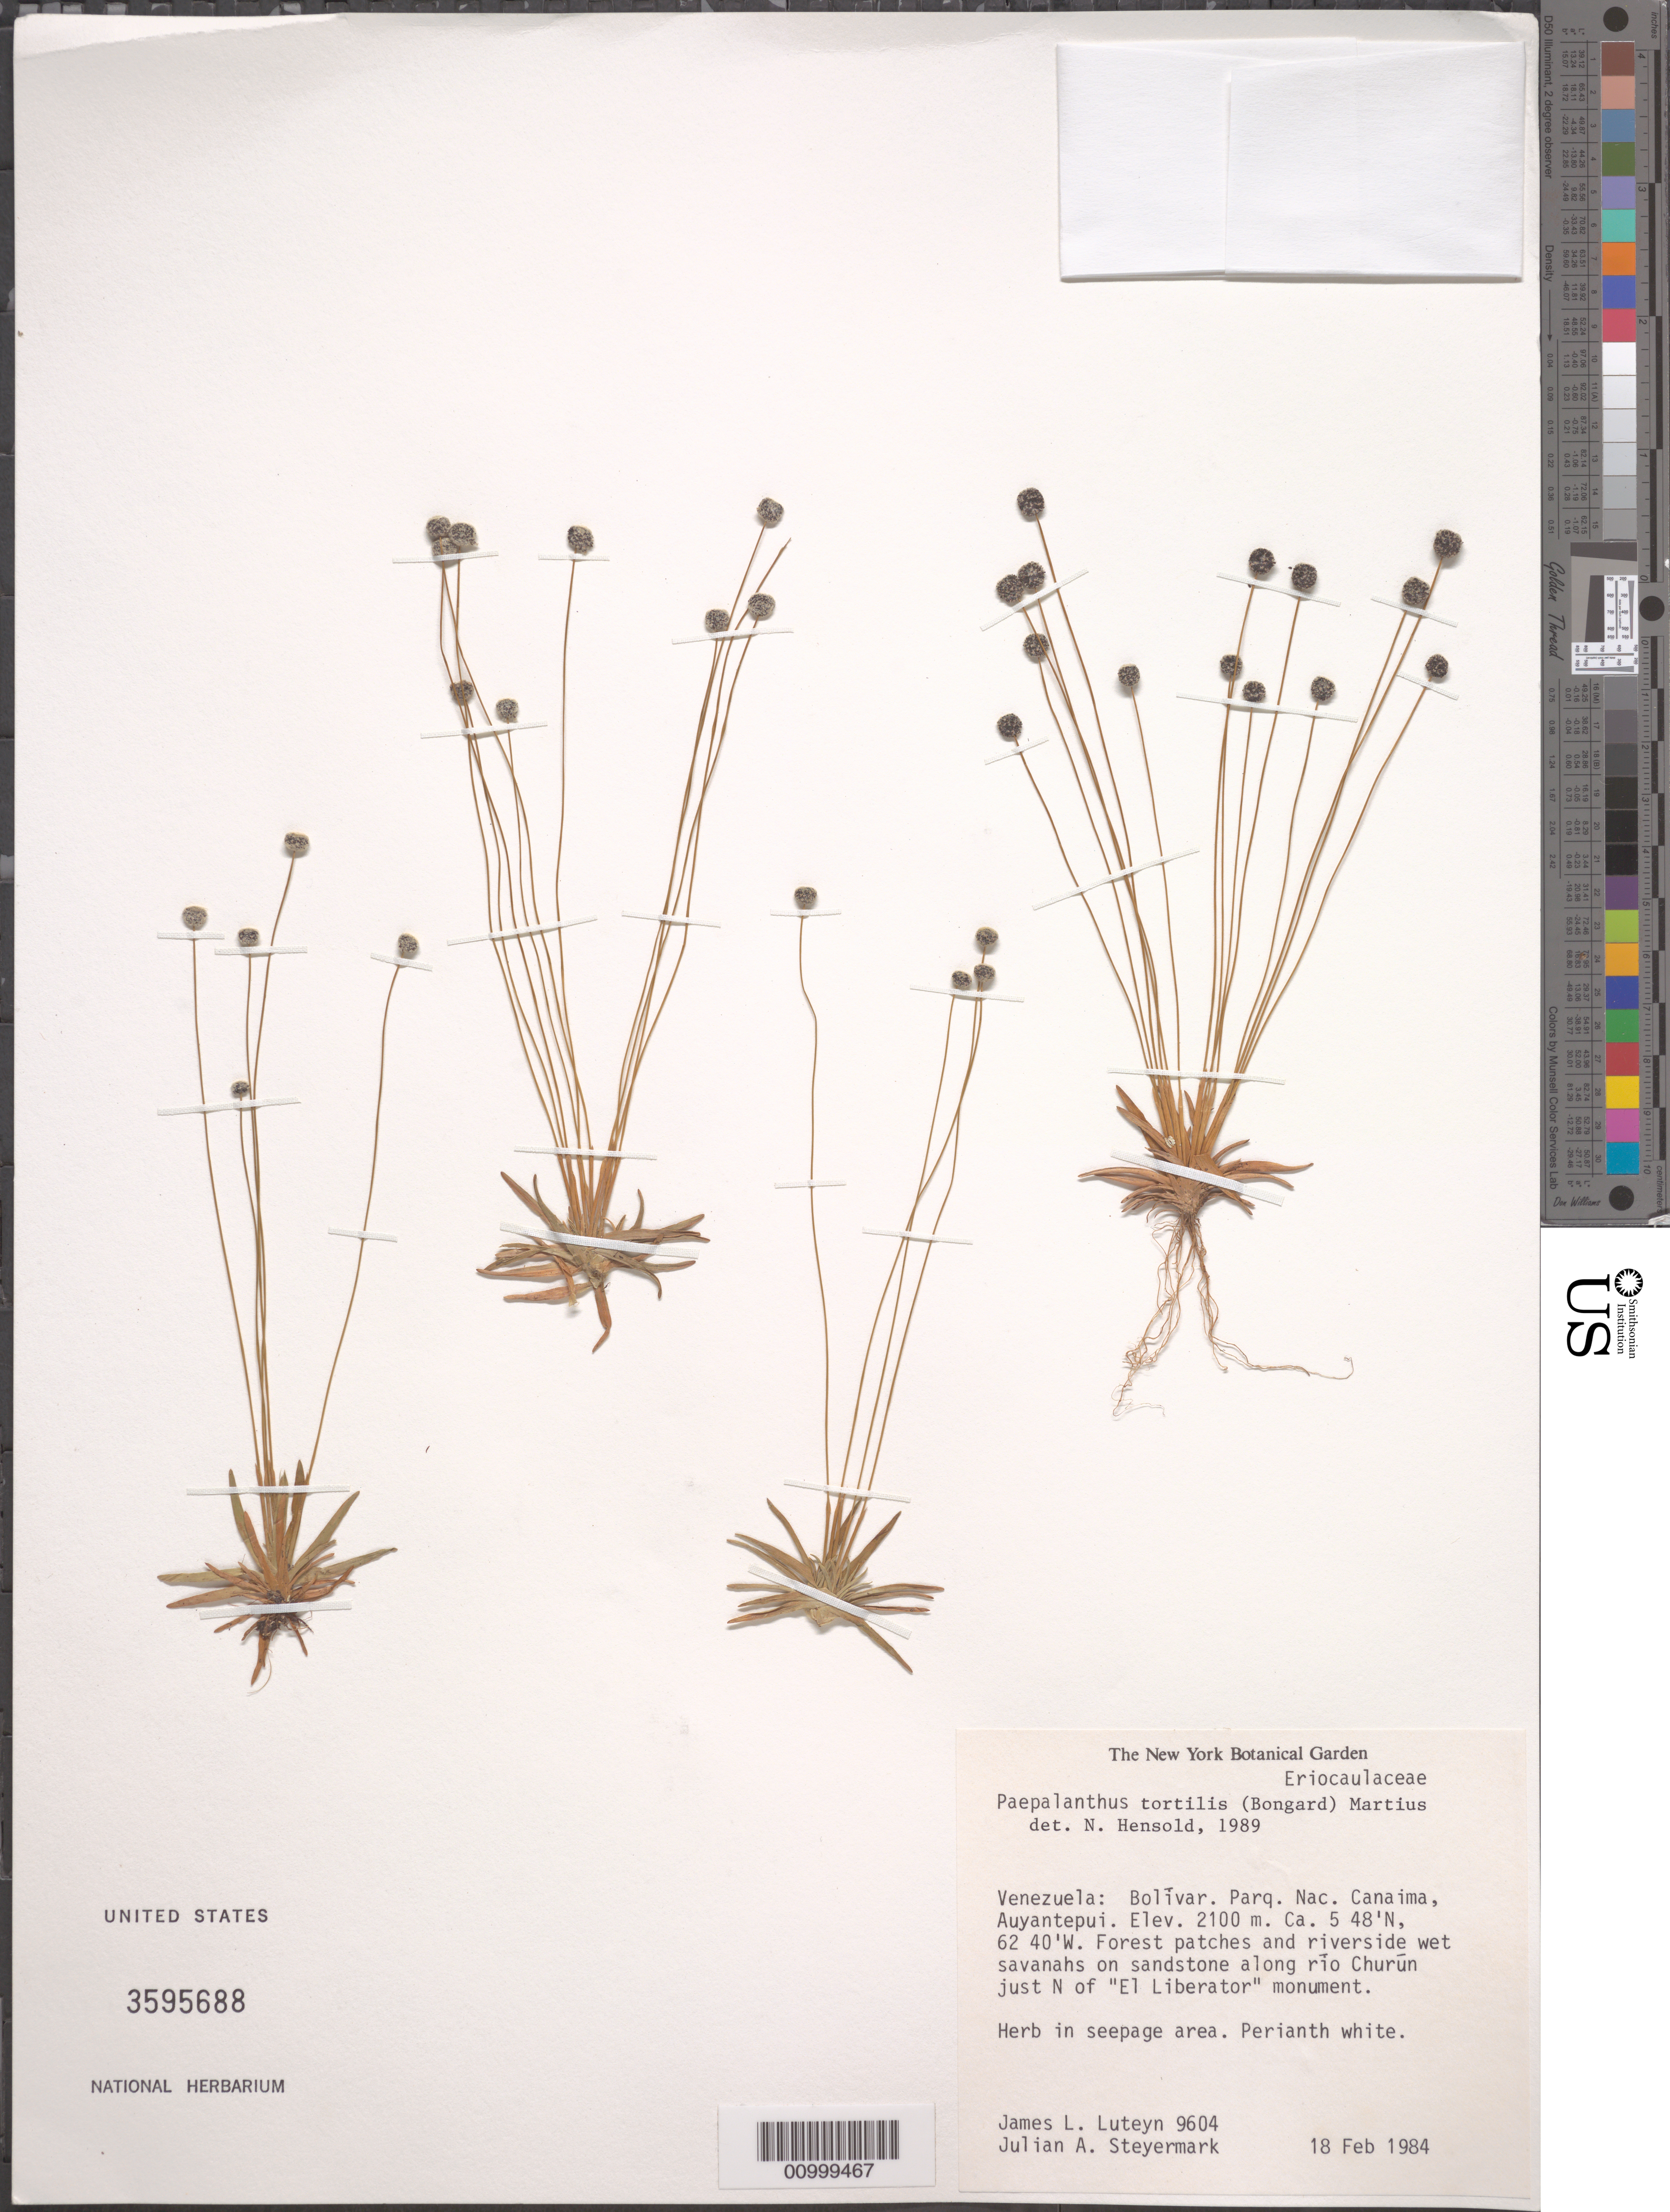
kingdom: Plantae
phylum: Tracheophyta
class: Liliopsida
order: Poales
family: Eriocaulaceae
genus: Paepalanthus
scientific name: Paepalanthus tortilis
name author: (Bong.) Koern.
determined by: Hensold, N.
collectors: J. L. Luteyn & J. Steyermark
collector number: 9604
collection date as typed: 18-Feb-84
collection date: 1984-02-18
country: Venezuela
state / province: Bolívar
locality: Parq. Nac. Canaima, Auyantepuí; along rio Churun just N of "El Liberator" monument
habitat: Forest patches & riverside wet savannas on sandstone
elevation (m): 2100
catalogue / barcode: US 3595688